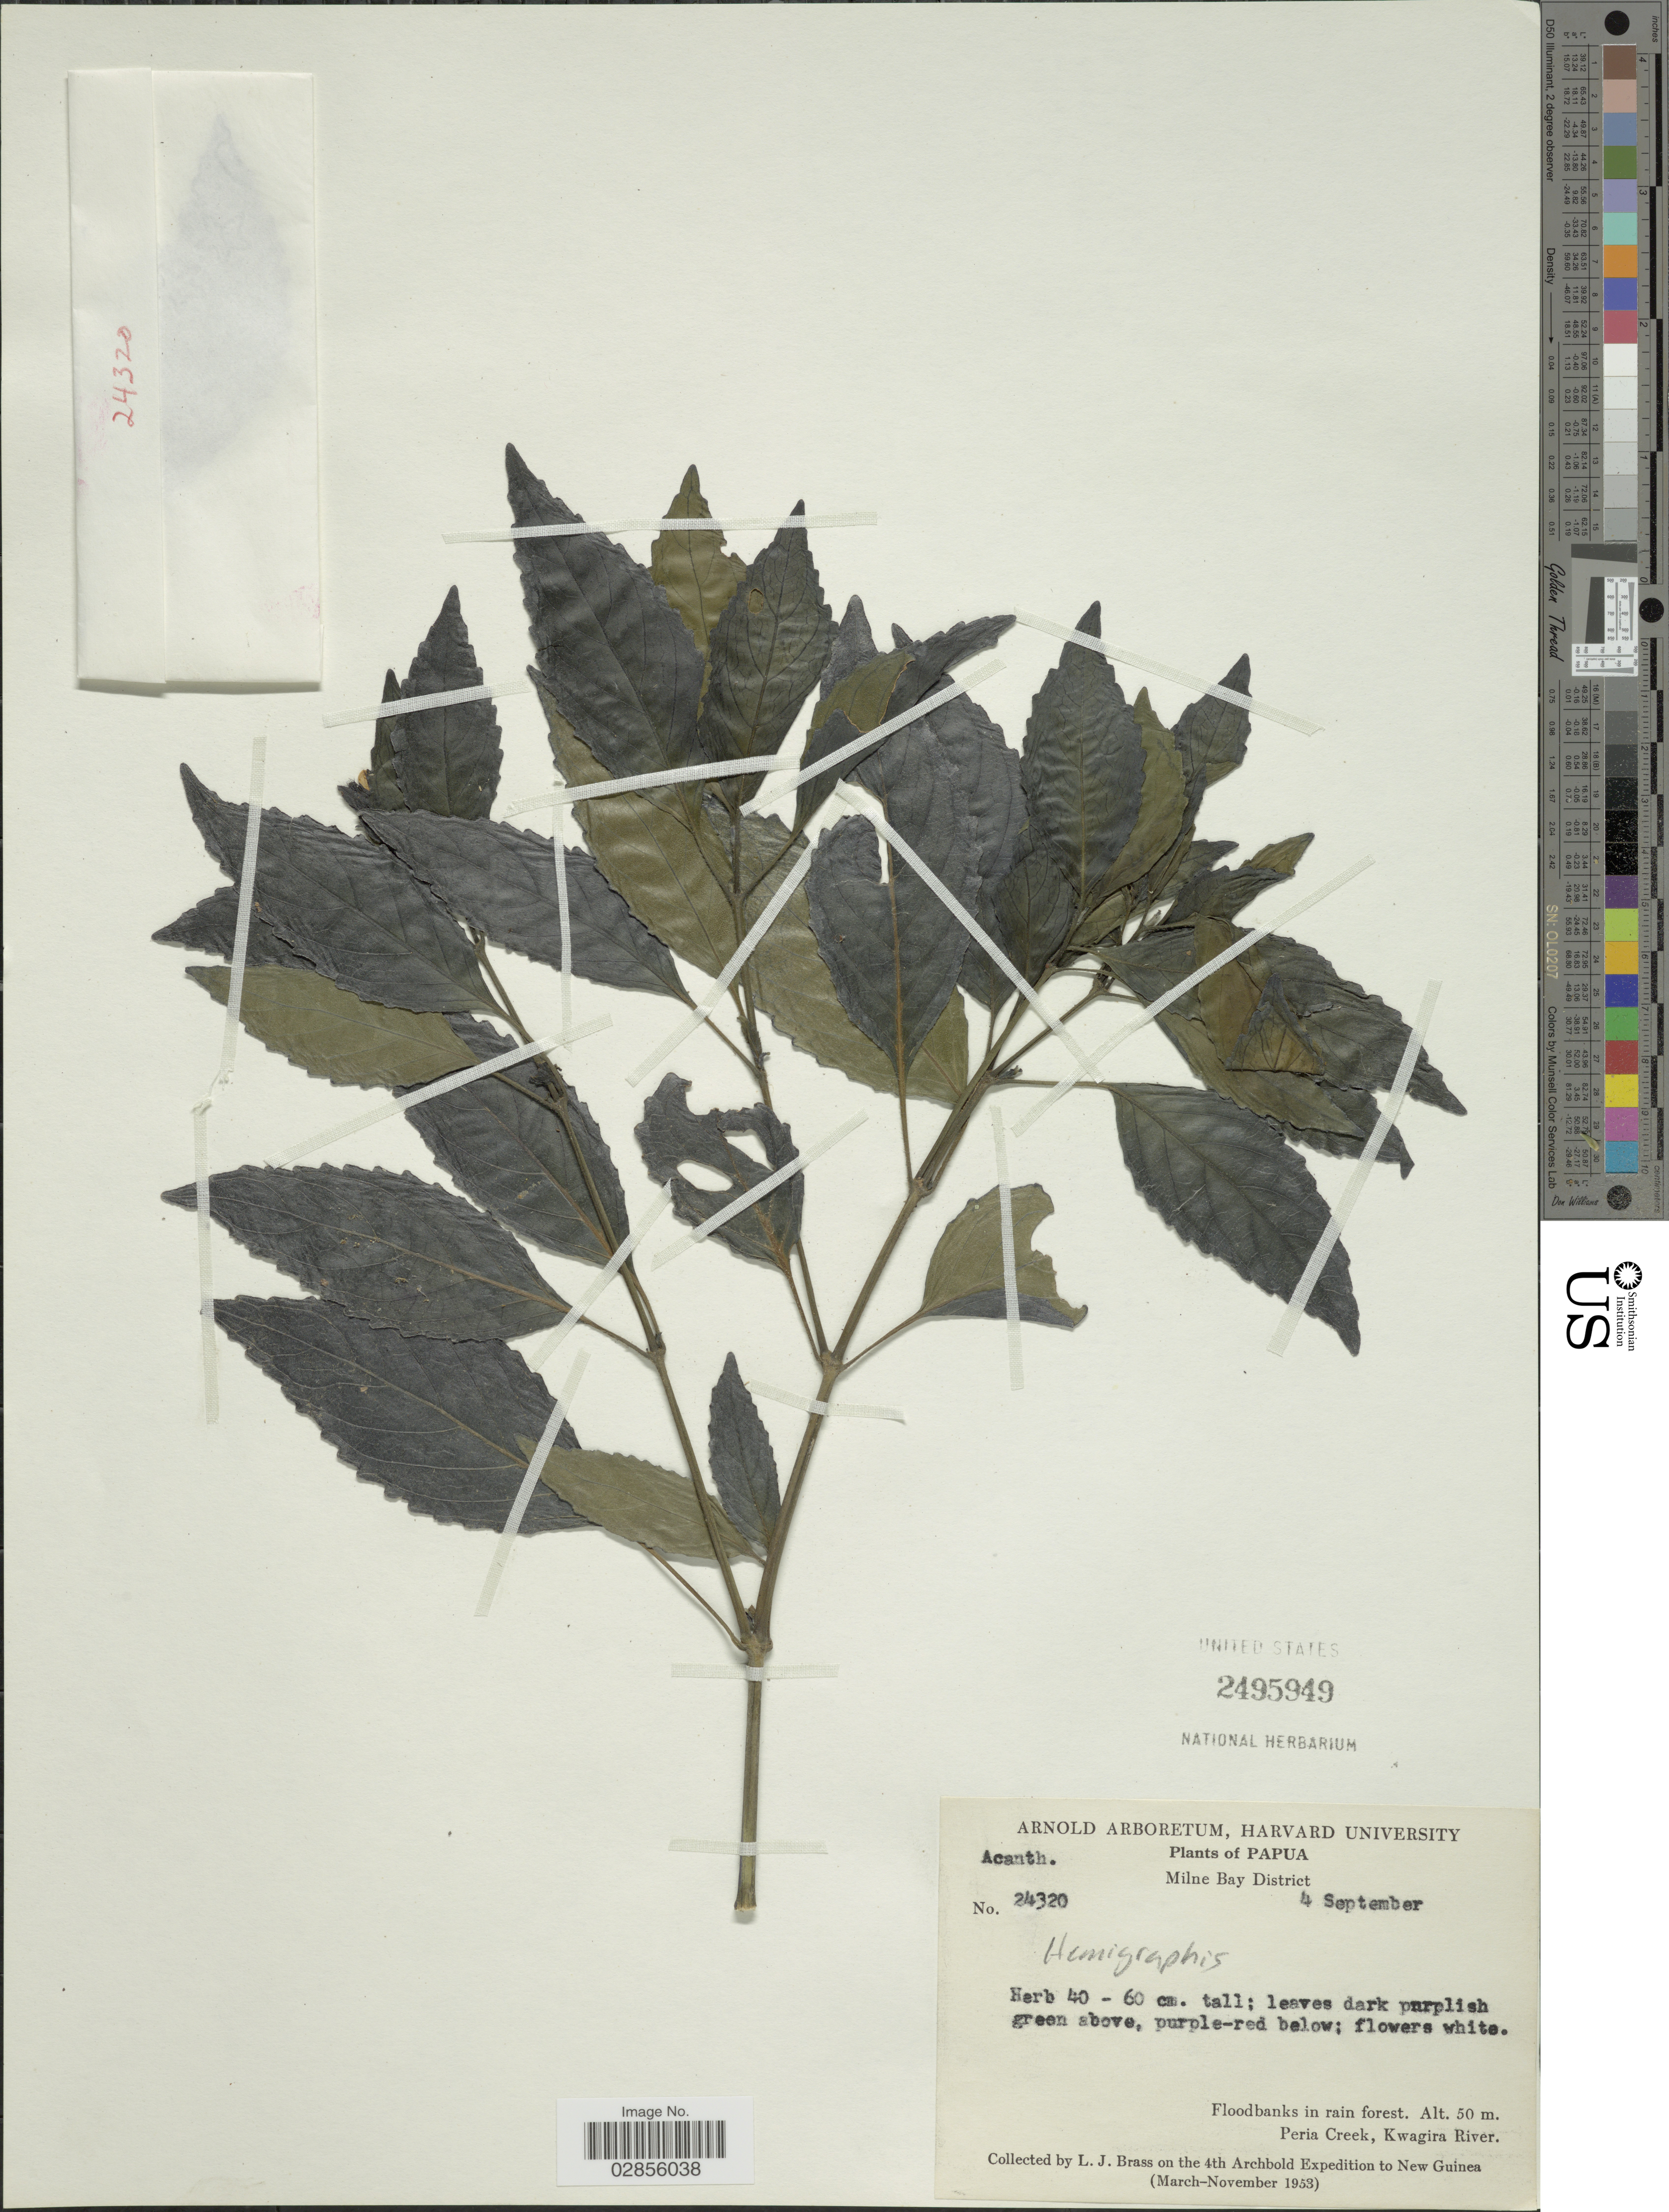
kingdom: Plantae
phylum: Tracheophyta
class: Magnoliopsida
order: Lamiales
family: Acanthaceae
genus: Strobilanthes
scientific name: Strobilanthes sp.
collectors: L. J. Brass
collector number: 24320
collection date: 1953-09-04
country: Papua New Guinea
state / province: Milne Bay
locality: Papua. Milne Bay District. Peria Creek, Kwagira River. New Guinea.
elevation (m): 50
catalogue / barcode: US 2495949